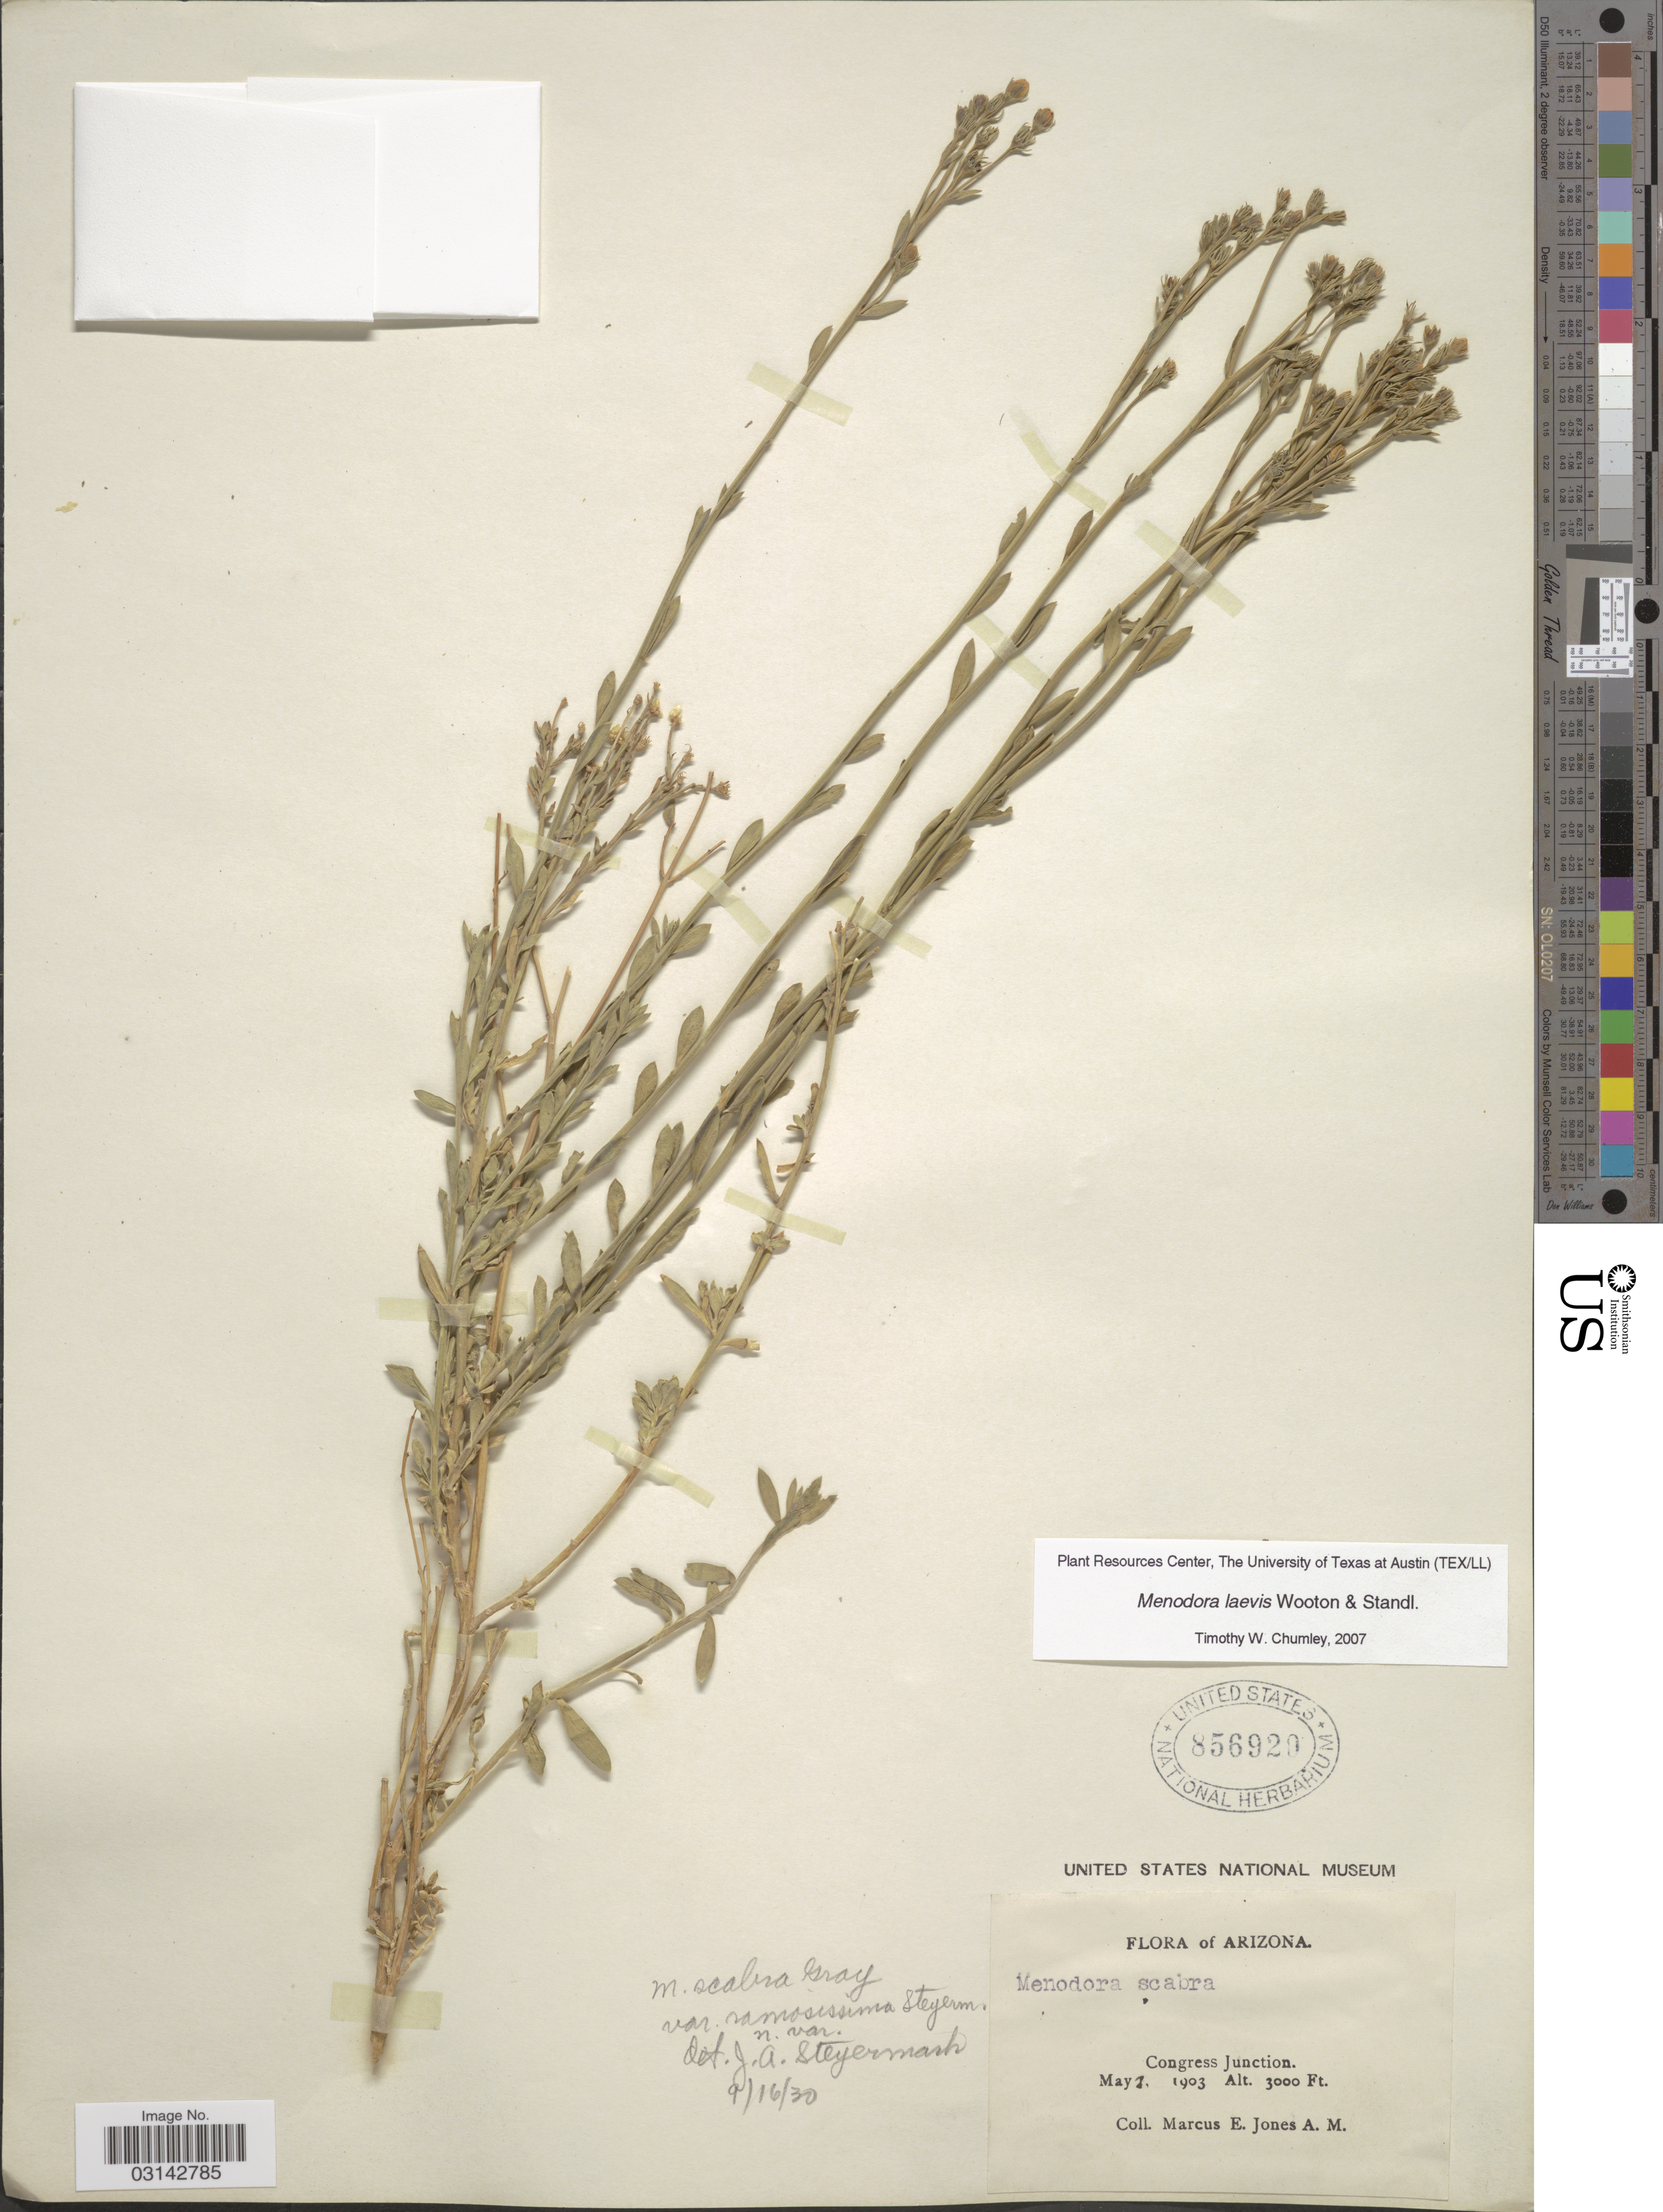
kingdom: Plantae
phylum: Tracheophyta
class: Magnoliopsida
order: Lamiales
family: Oleaceae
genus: Menodora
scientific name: Menodora laevis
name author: Wooton & Standl.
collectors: M. E. Jones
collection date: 1903-05-02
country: United States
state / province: Arizona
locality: Congress Junction.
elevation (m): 914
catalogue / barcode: US 856920